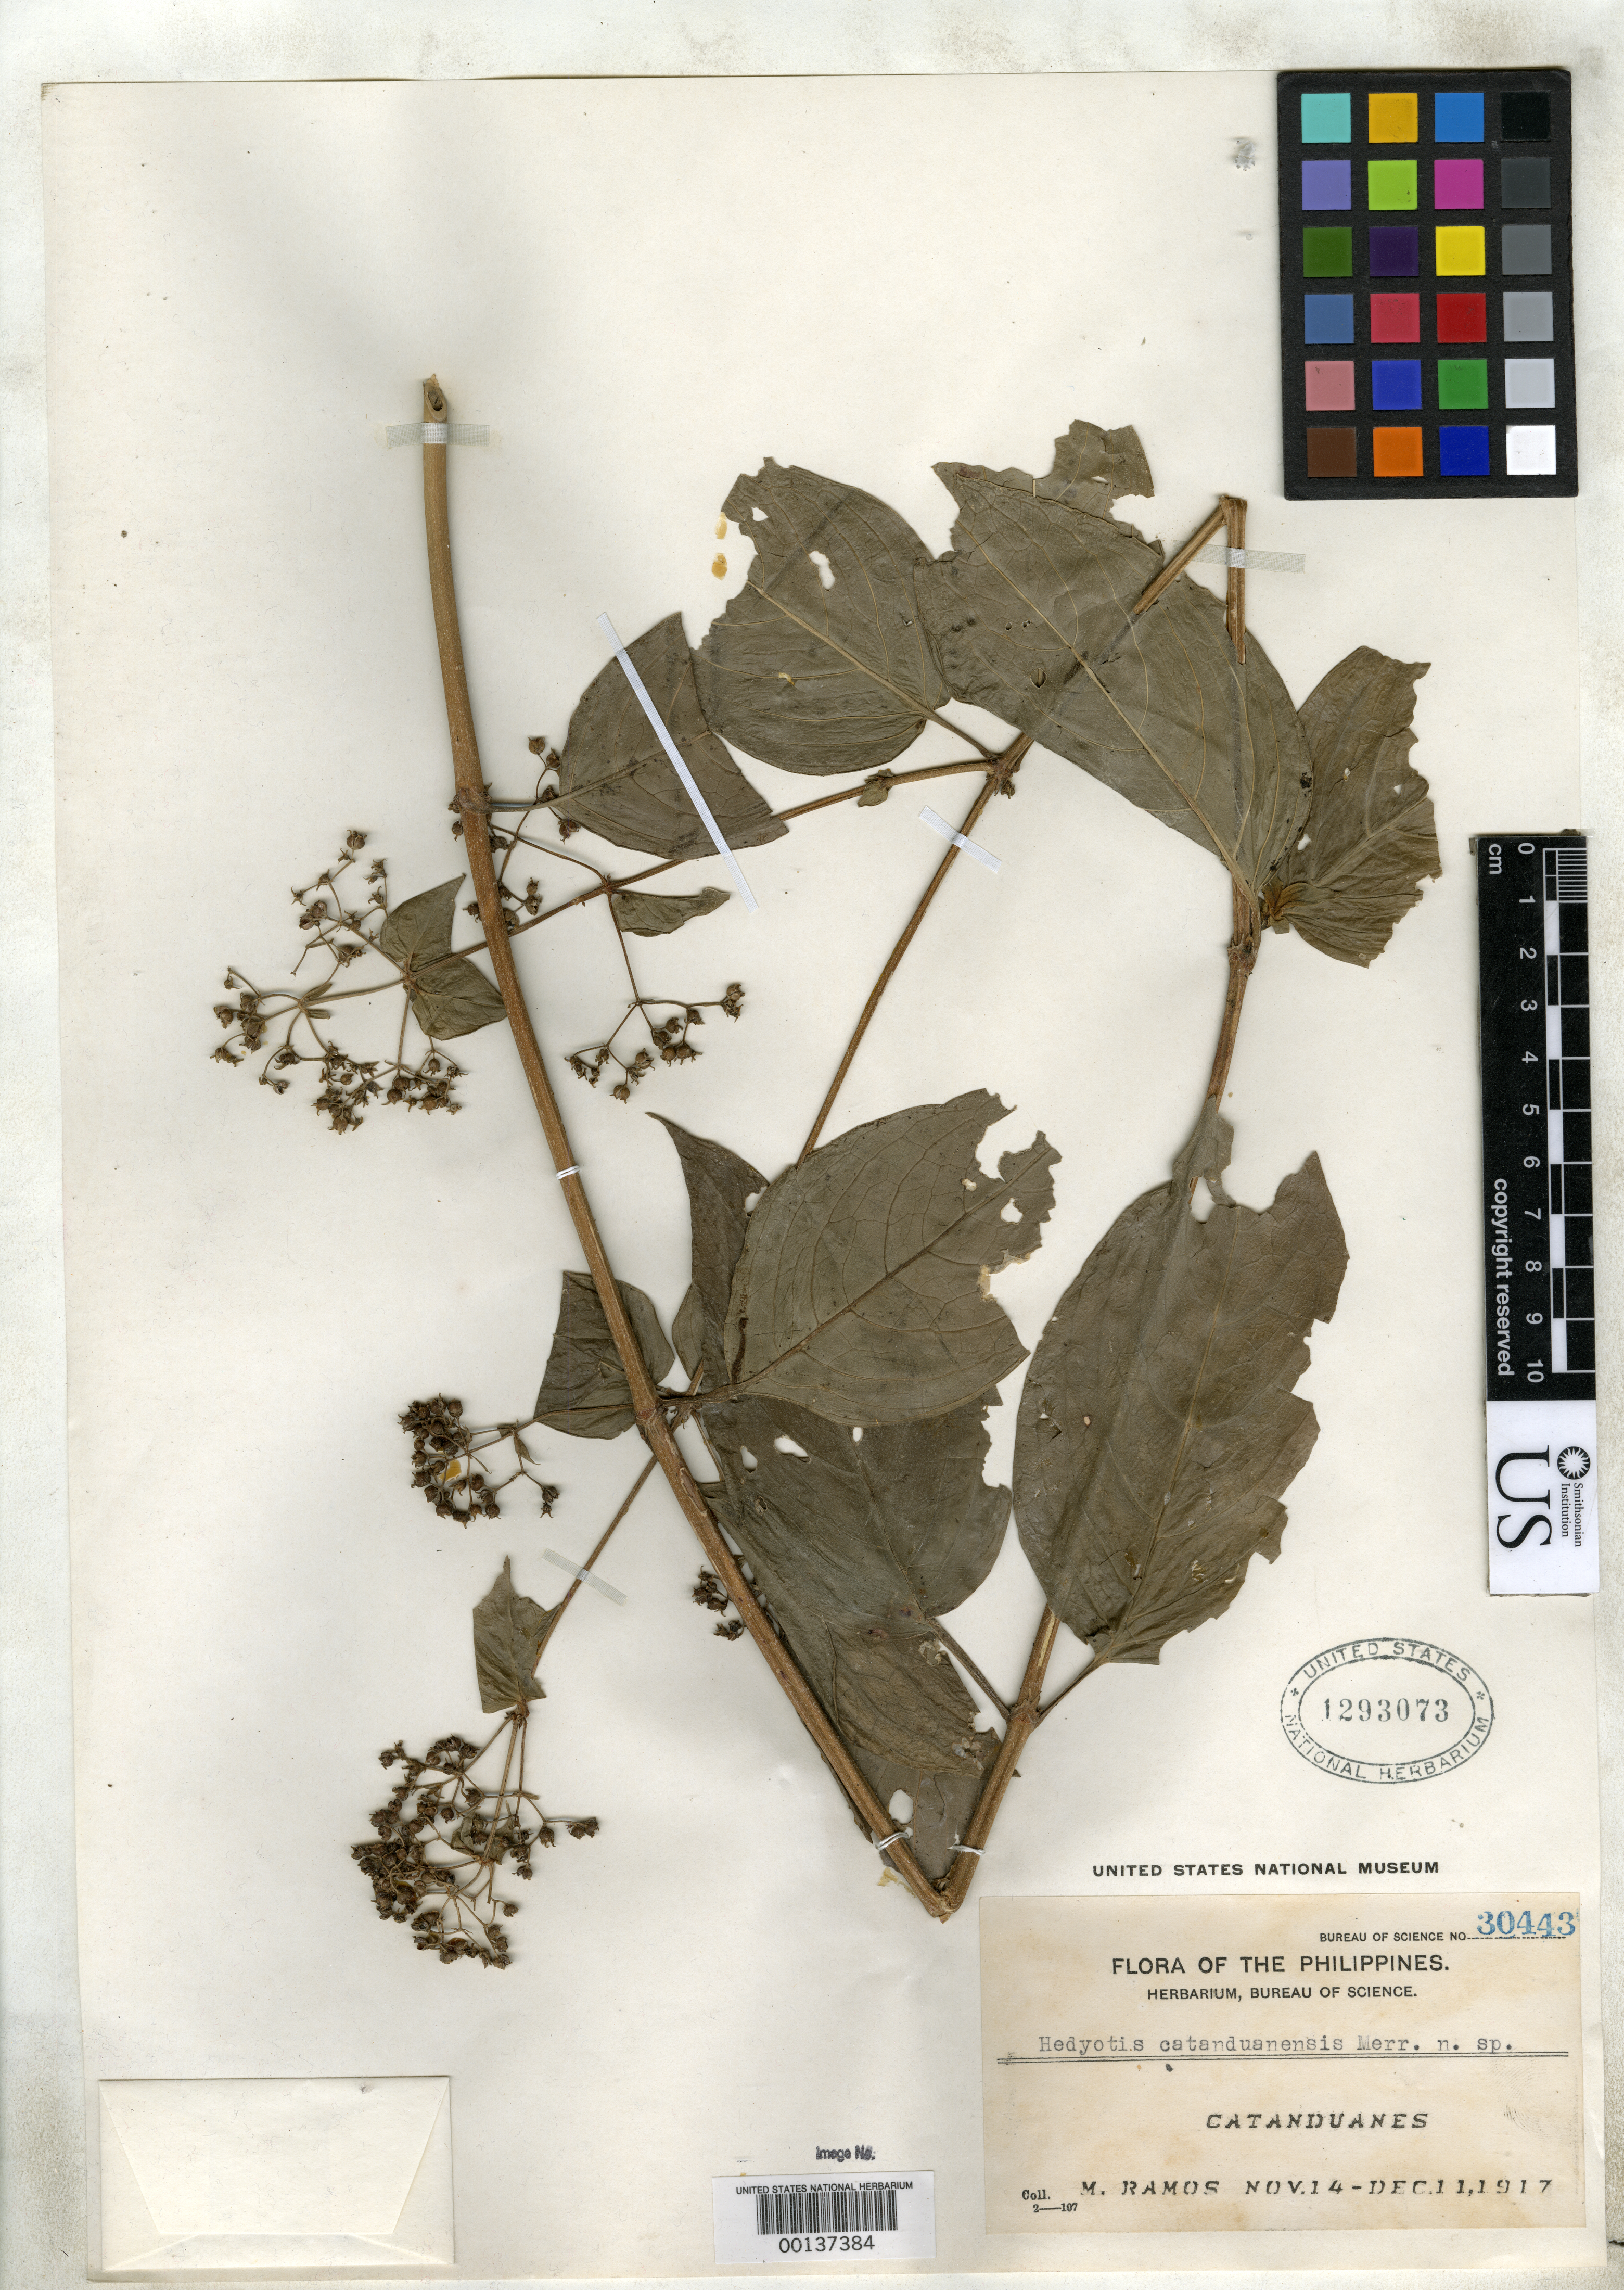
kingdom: Plantae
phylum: Tracheophyta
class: Magnoliopsida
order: Gentianales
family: Rubiaceae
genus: Hedyotis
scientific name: Hedyotis catanduanensis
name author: Merr.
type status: Isotype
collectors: M. Ramos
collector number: Bur. Sci. 30443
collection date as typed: Nov 1917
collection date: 1917-11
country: Philippines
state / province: Bicol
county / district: Catanduanes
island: Catanduanes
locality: Mt. Mariguidon.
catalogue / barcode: US 1293073